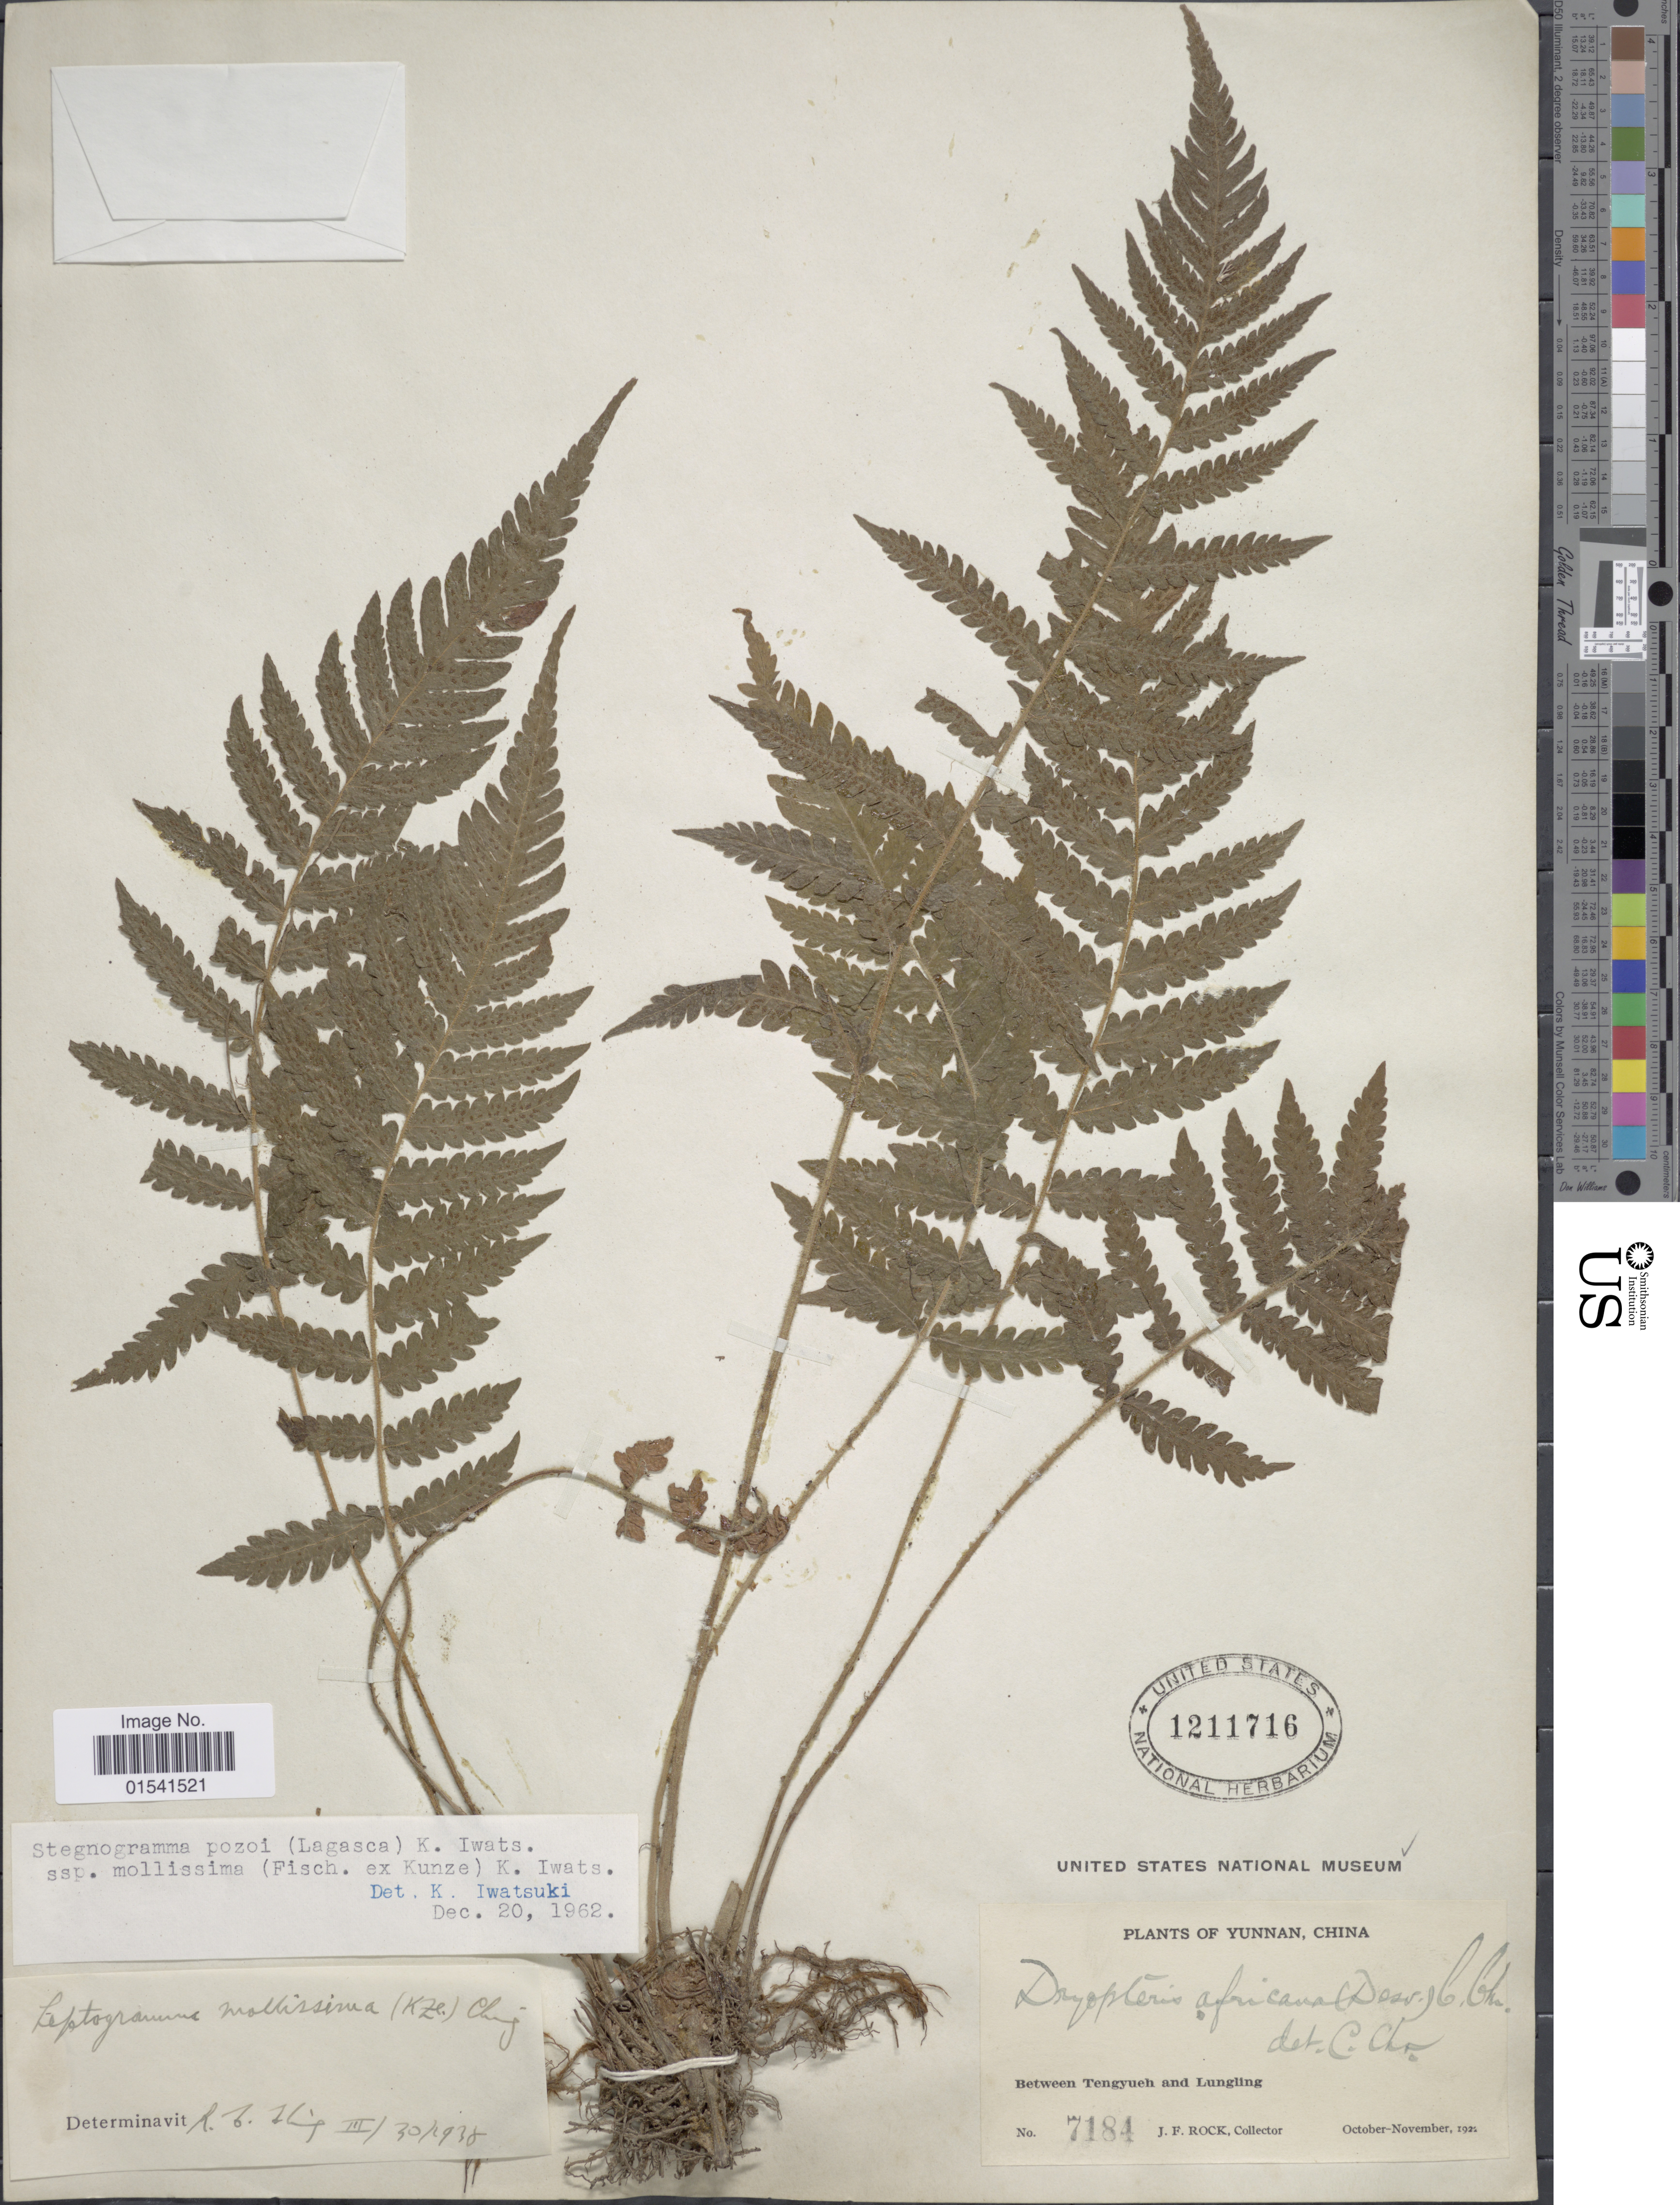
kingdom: Plantae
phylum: Tracheophyta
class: Polypodiopsida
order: Polypodiales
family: Thelypteridaceae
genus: Stegnogramma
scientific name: Stegnogramma mollissima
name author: (Fisch. ex Kunze) Fraser-Jenk.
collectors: J. Rock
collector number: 7148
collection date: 1922-10/1922-11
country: China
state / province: Yunnan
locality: Between Tengyueh and Lungling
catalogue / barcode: US 1211716